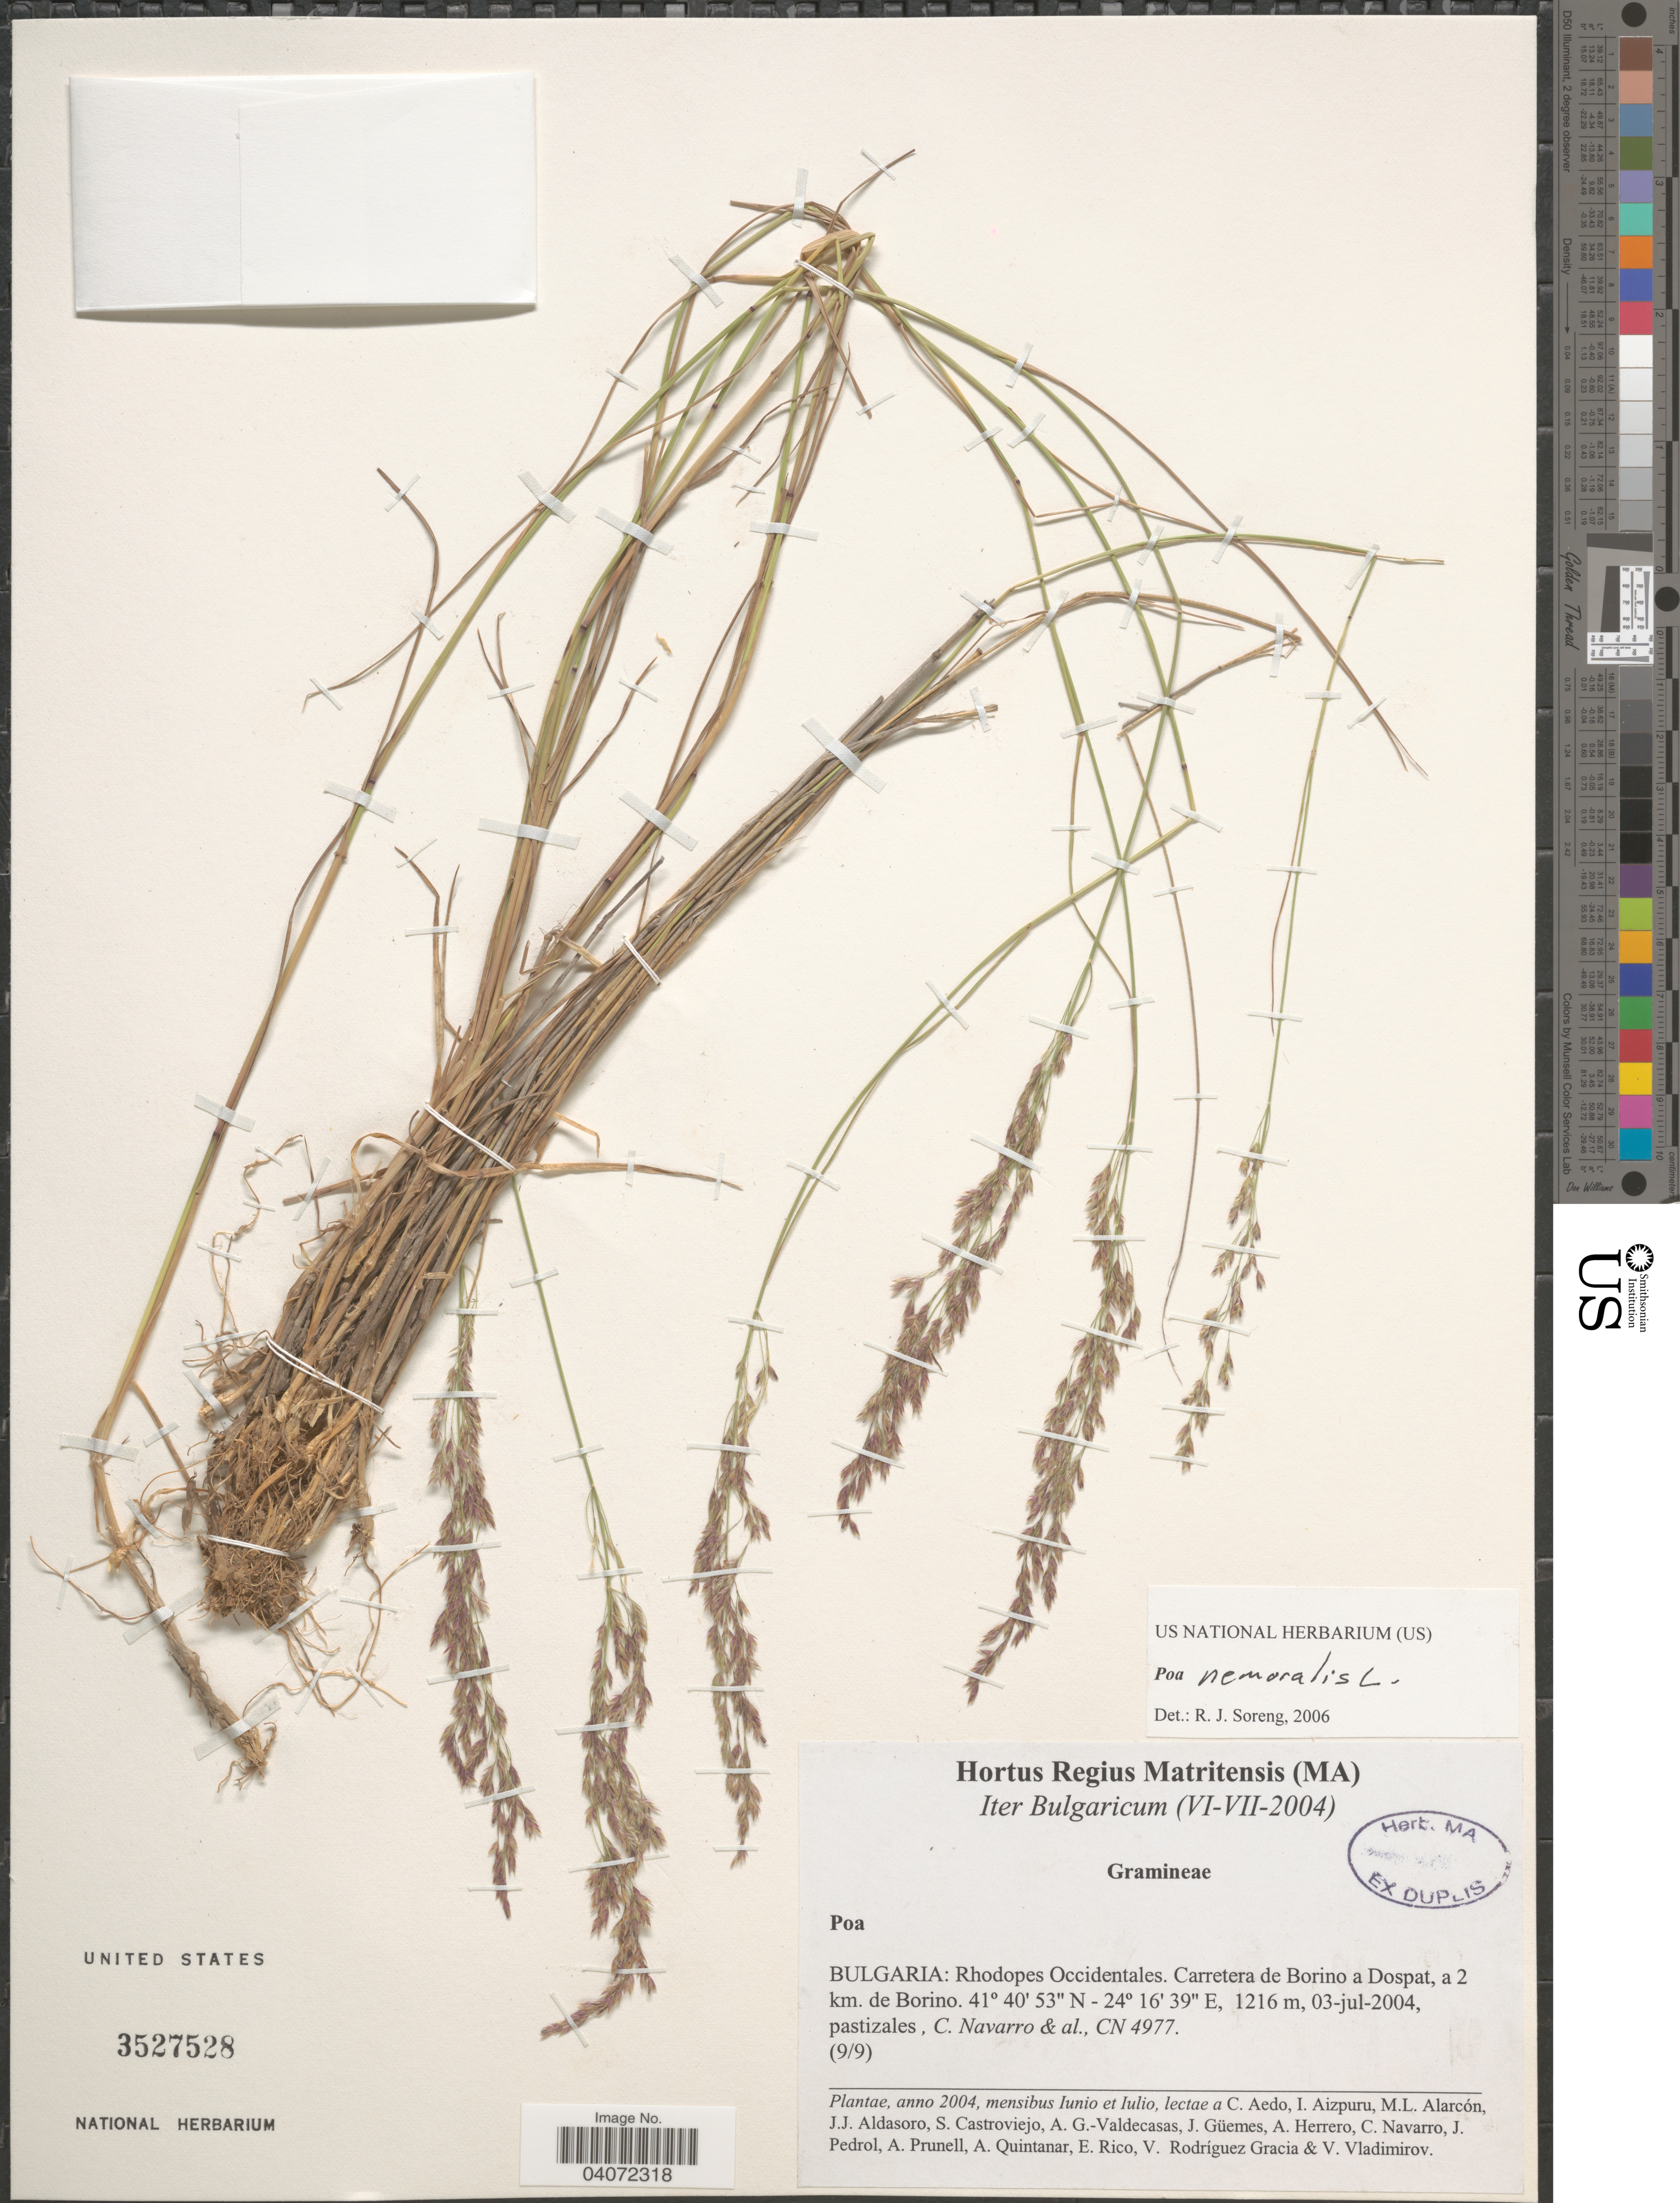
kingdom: Plantae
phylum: Tracheophyta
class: Liliopsida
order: Poales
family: Poaceae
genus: Poa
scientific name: Poa nemoralis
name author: L.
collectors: C. Navarro, C. Aedo, I. Aizpuru, M. L. Alarcón & et al.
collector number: CN 4977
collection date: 2004-07-03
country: Bulgaria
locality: Rhodopes Occidentales. Carretera de Borino a Dospat, a 2 km. de Borino.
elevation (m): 1216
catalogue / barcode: US 3527528